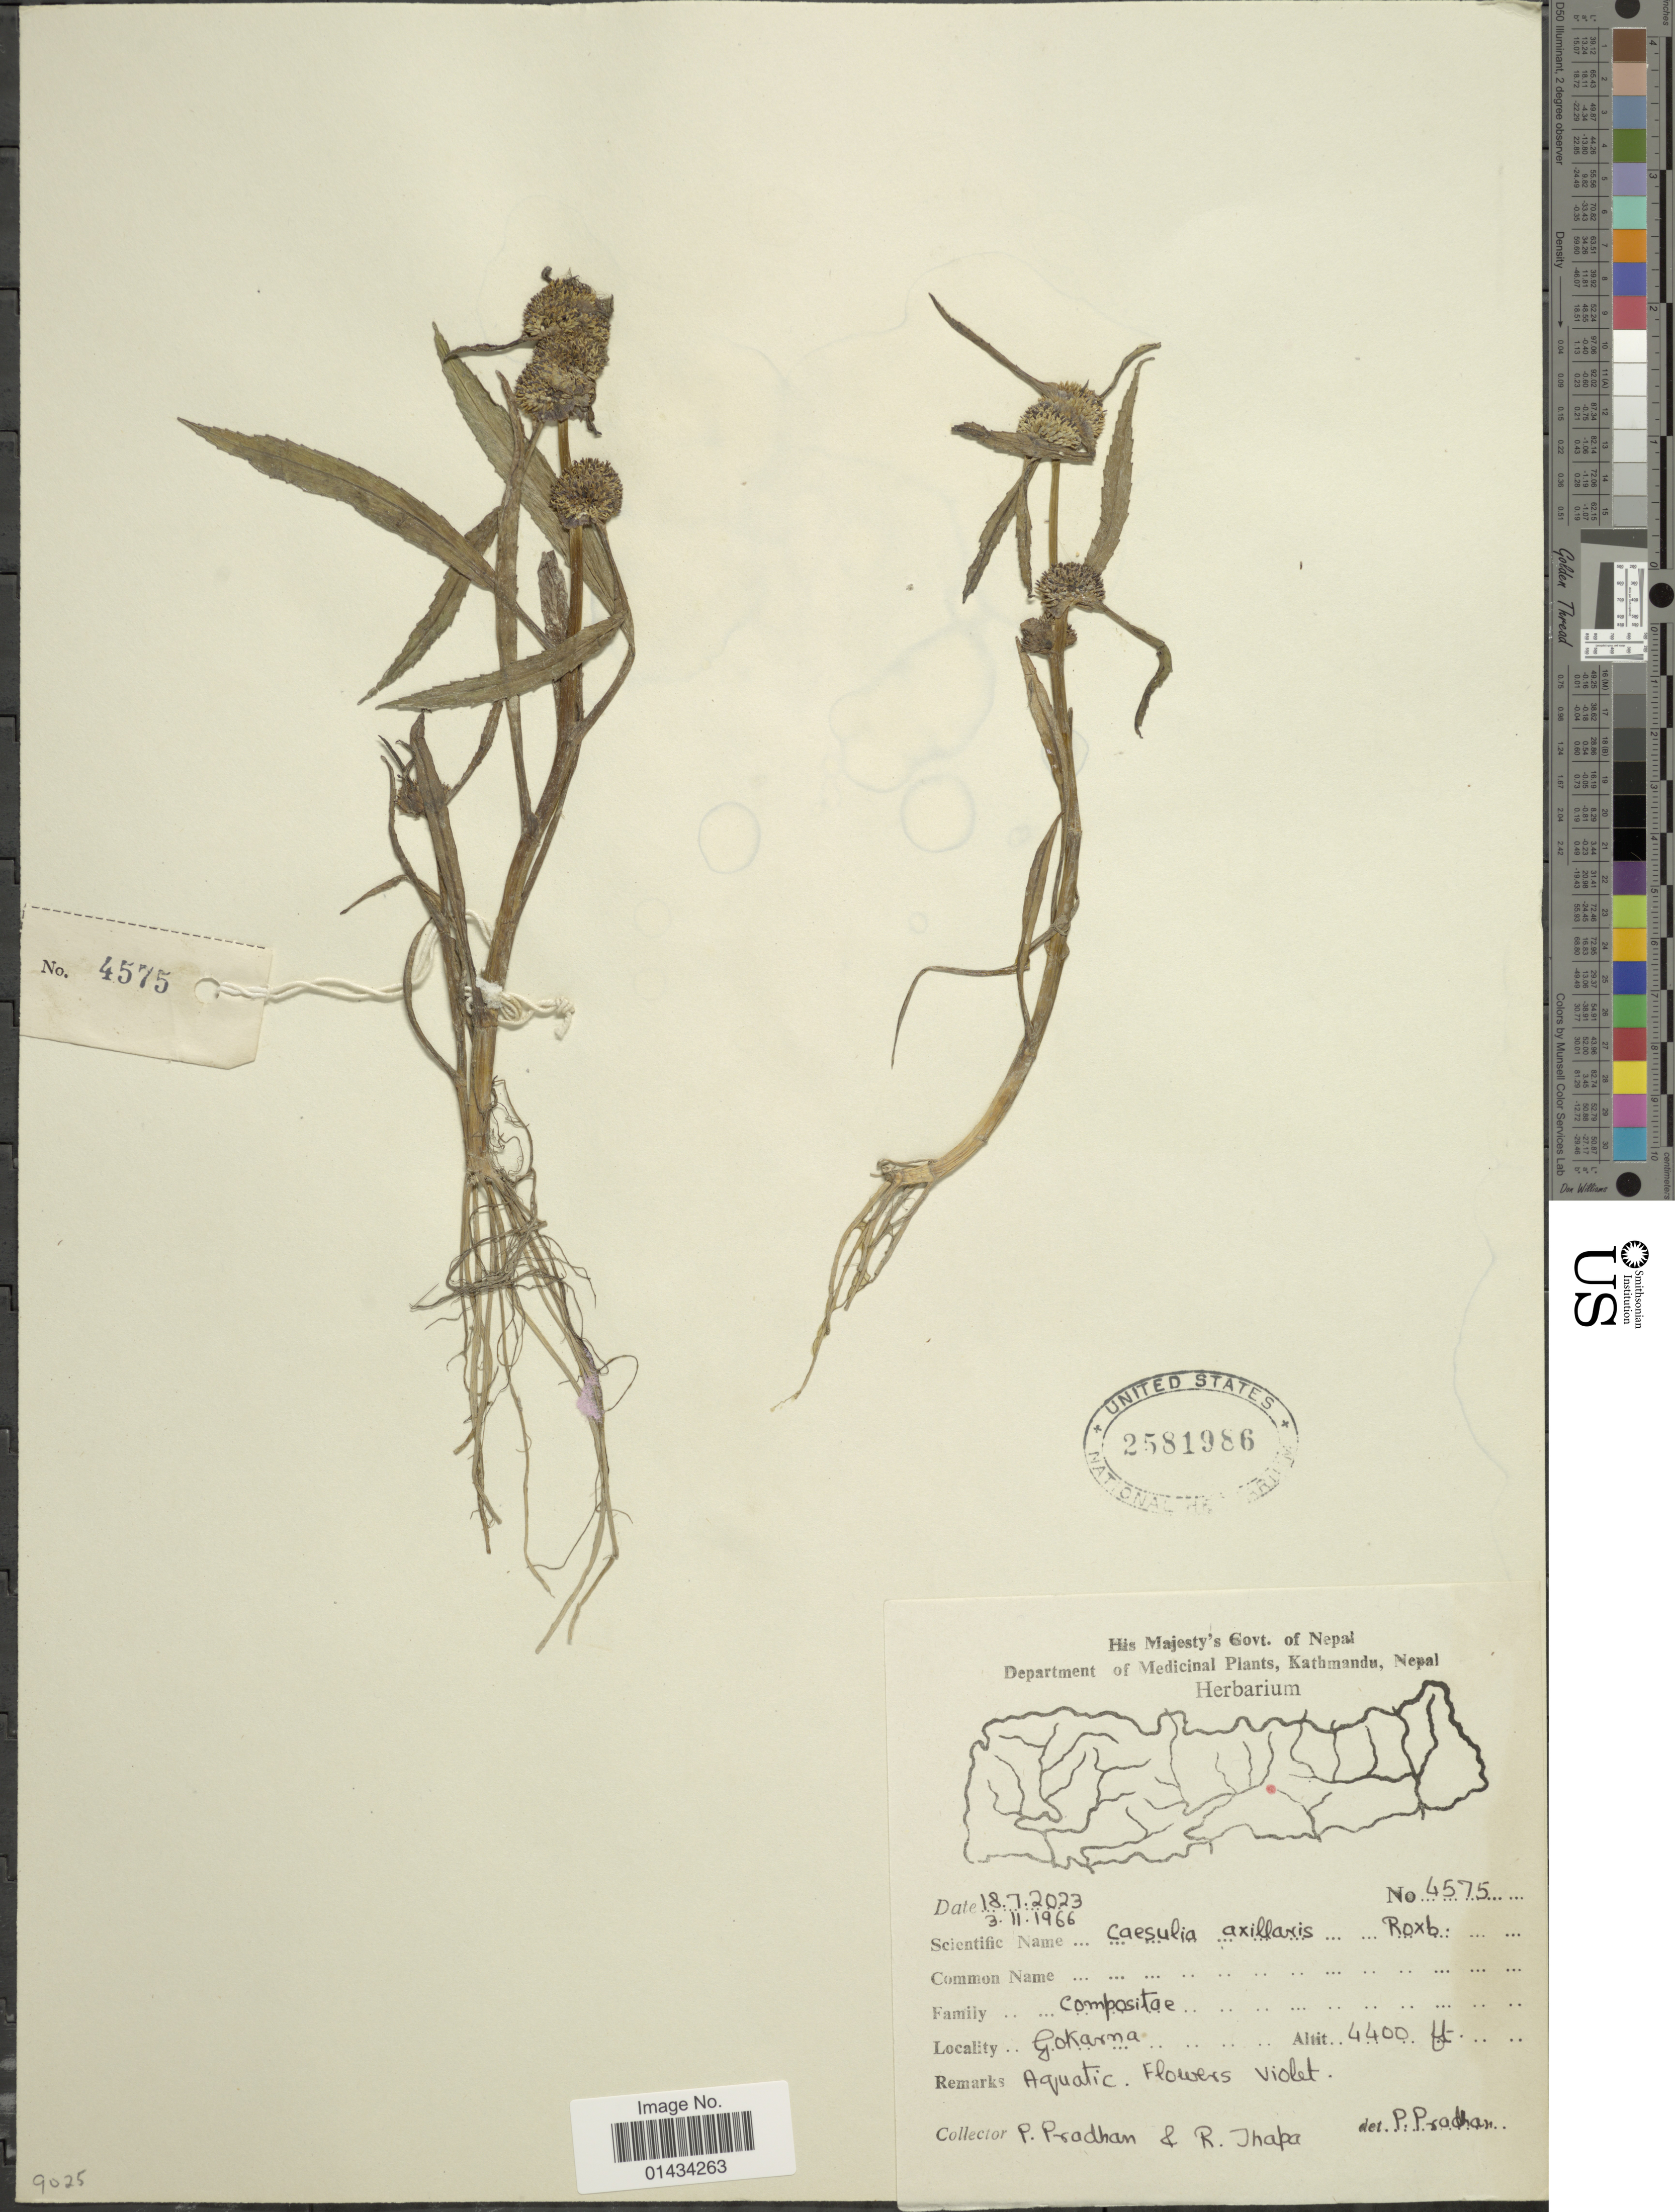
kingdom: Plantae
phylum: Tracheophyta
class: Magnoliopsida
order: Asterales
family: Asteraceae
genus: Caesulia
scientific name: Caesulia axillaris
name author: Roxb.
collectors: P. Pradhan & R. Thapa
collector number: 4575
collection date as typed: Transcribed d/m/y: 18/7/2023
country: Nepal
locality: Gokarna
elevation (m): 1341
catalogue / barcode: US 2581986